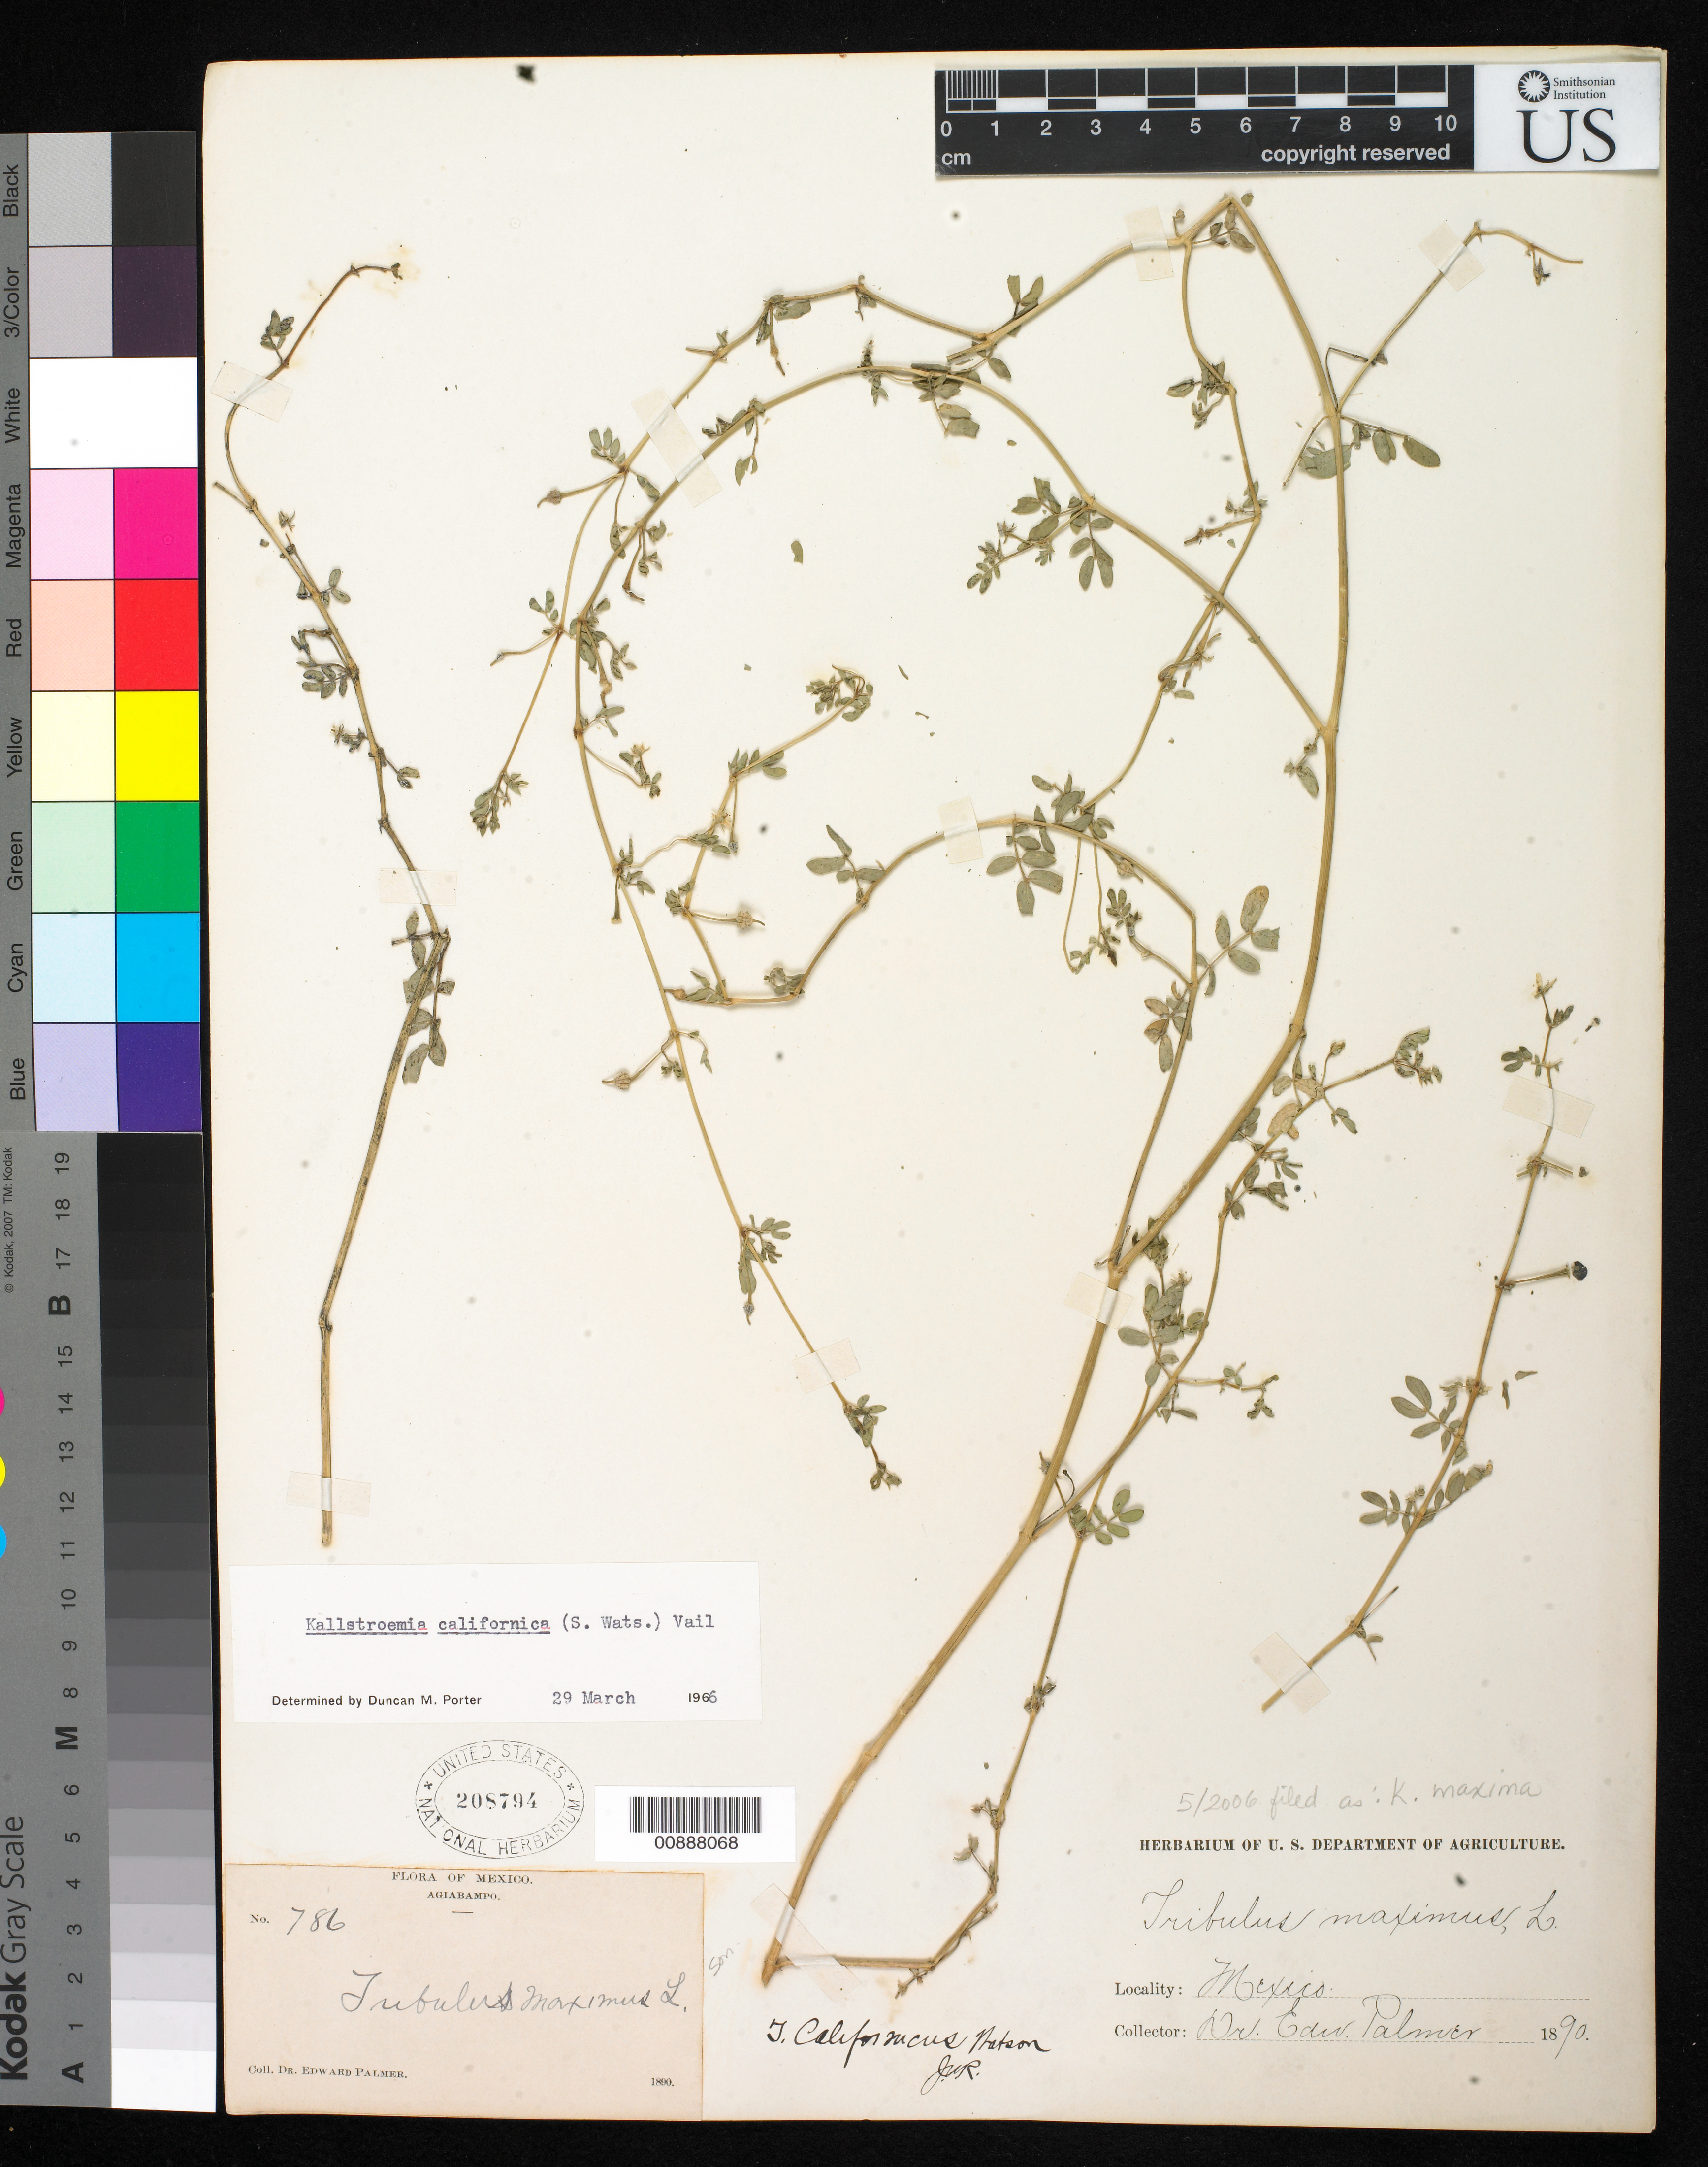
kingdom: Plantae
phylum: Tracheophyta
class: Magnoliopsida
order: Zygophyllales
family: Zygophyllaceae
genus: Kallstroemia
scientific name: Kallstroemia maxima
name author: (L.) Hook. & Arn.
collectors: E. Palmer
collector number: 786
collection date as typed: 1890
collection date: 1890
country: Mexico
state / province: Sonora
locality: Agiabampo, Sonora.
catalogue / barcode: US 208794